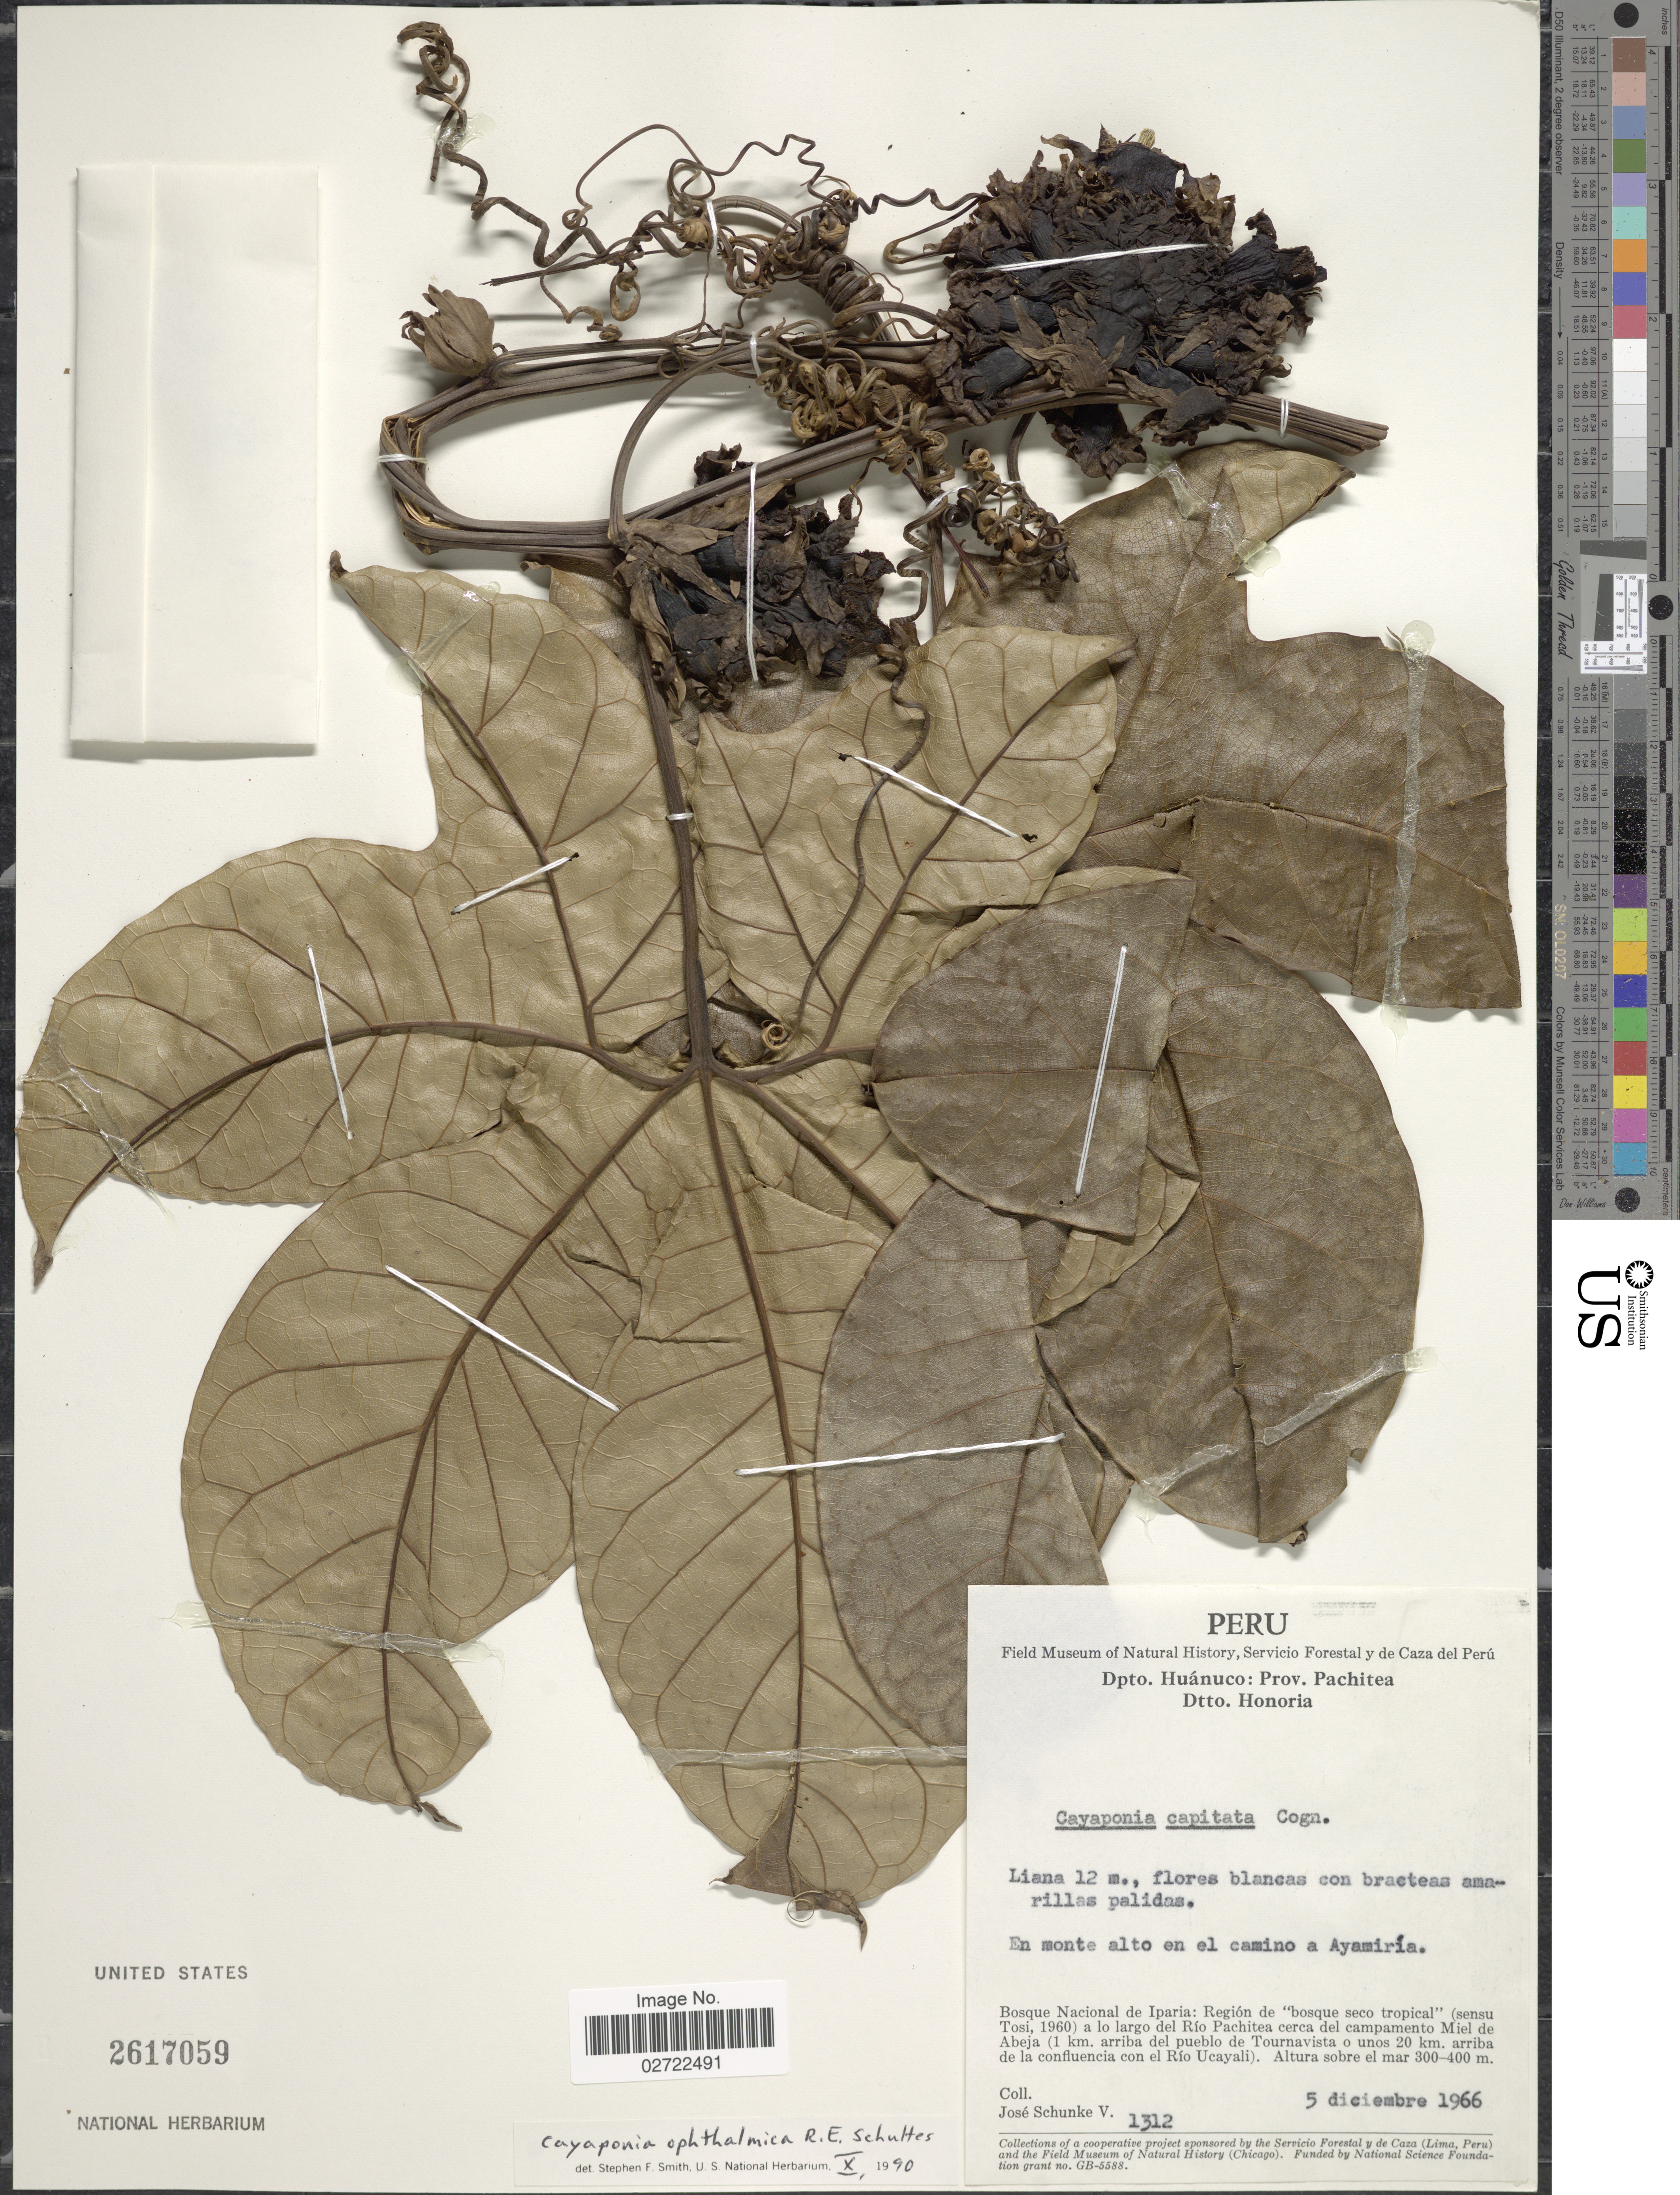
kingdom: Plantae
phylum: Tracheophyta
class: Magnoliopsida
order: Cucurbitales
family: Cucurbitaceae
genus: Cayaponia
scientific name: Cayaponia ophthalmica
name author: R.E. Schult.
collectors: J. Schunke Vigo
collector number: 1312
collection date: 1966-12-05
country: Peru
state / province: Huánuco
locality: Dpto. Huanuco: Prov. Pachitea. Dtto. Honoria. En monte alto en el camino a Ayamiria. Bosque Nacional de Iparia: Region de "bosque seco tropical" (sensu, Tosi, 1960) a lo largo del Rio Pachitea cerca del campamento Miel de Abeja (1 km. arriba del pueblo de Tournavista o unos 20 km. arriba de la confluencia con el Rio Ucayali)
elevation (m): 300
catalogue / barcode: US 2617059